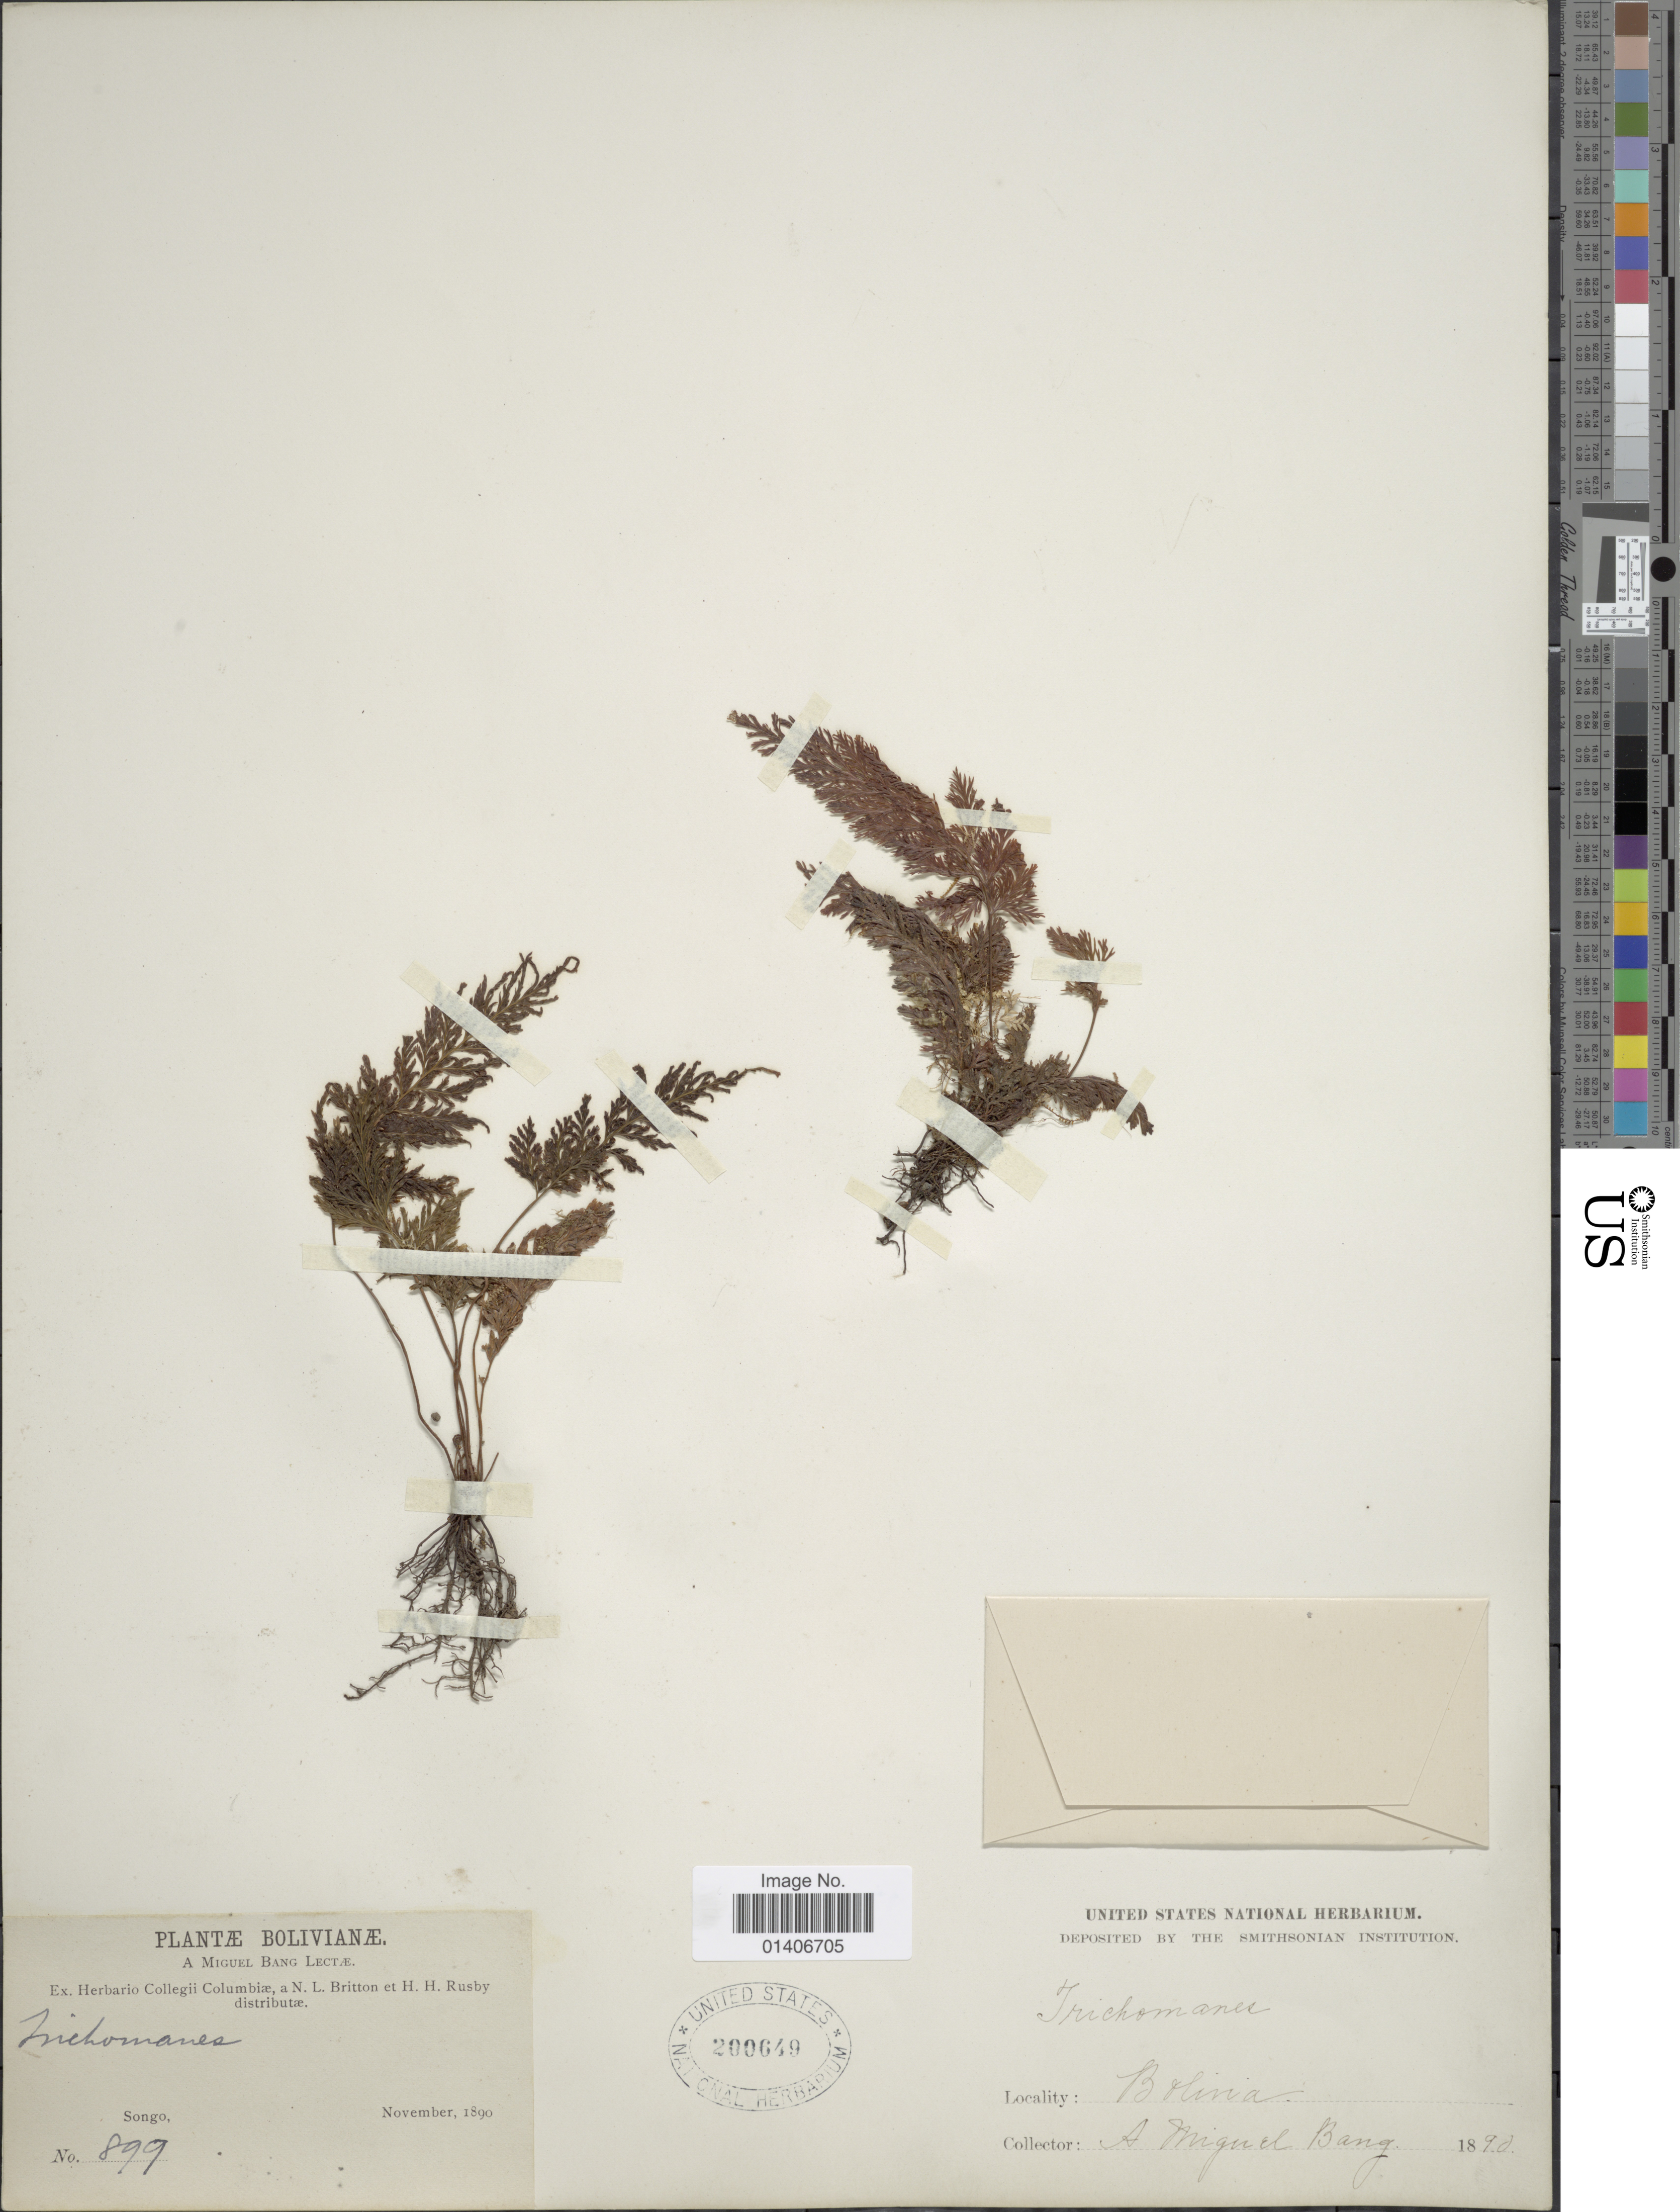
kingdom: Plantae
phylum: Tracheophyta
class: Polypodiopsida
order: Hymenophyllales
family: Hymenophyllaceae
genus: Abrodictyum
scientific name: Abrodictyum rigidum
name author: (Sw.) Ebihara & Dubuisson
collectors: M. Bang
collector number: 899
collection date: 1890-11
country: Bolivia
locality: Songi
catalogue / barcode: US 200649